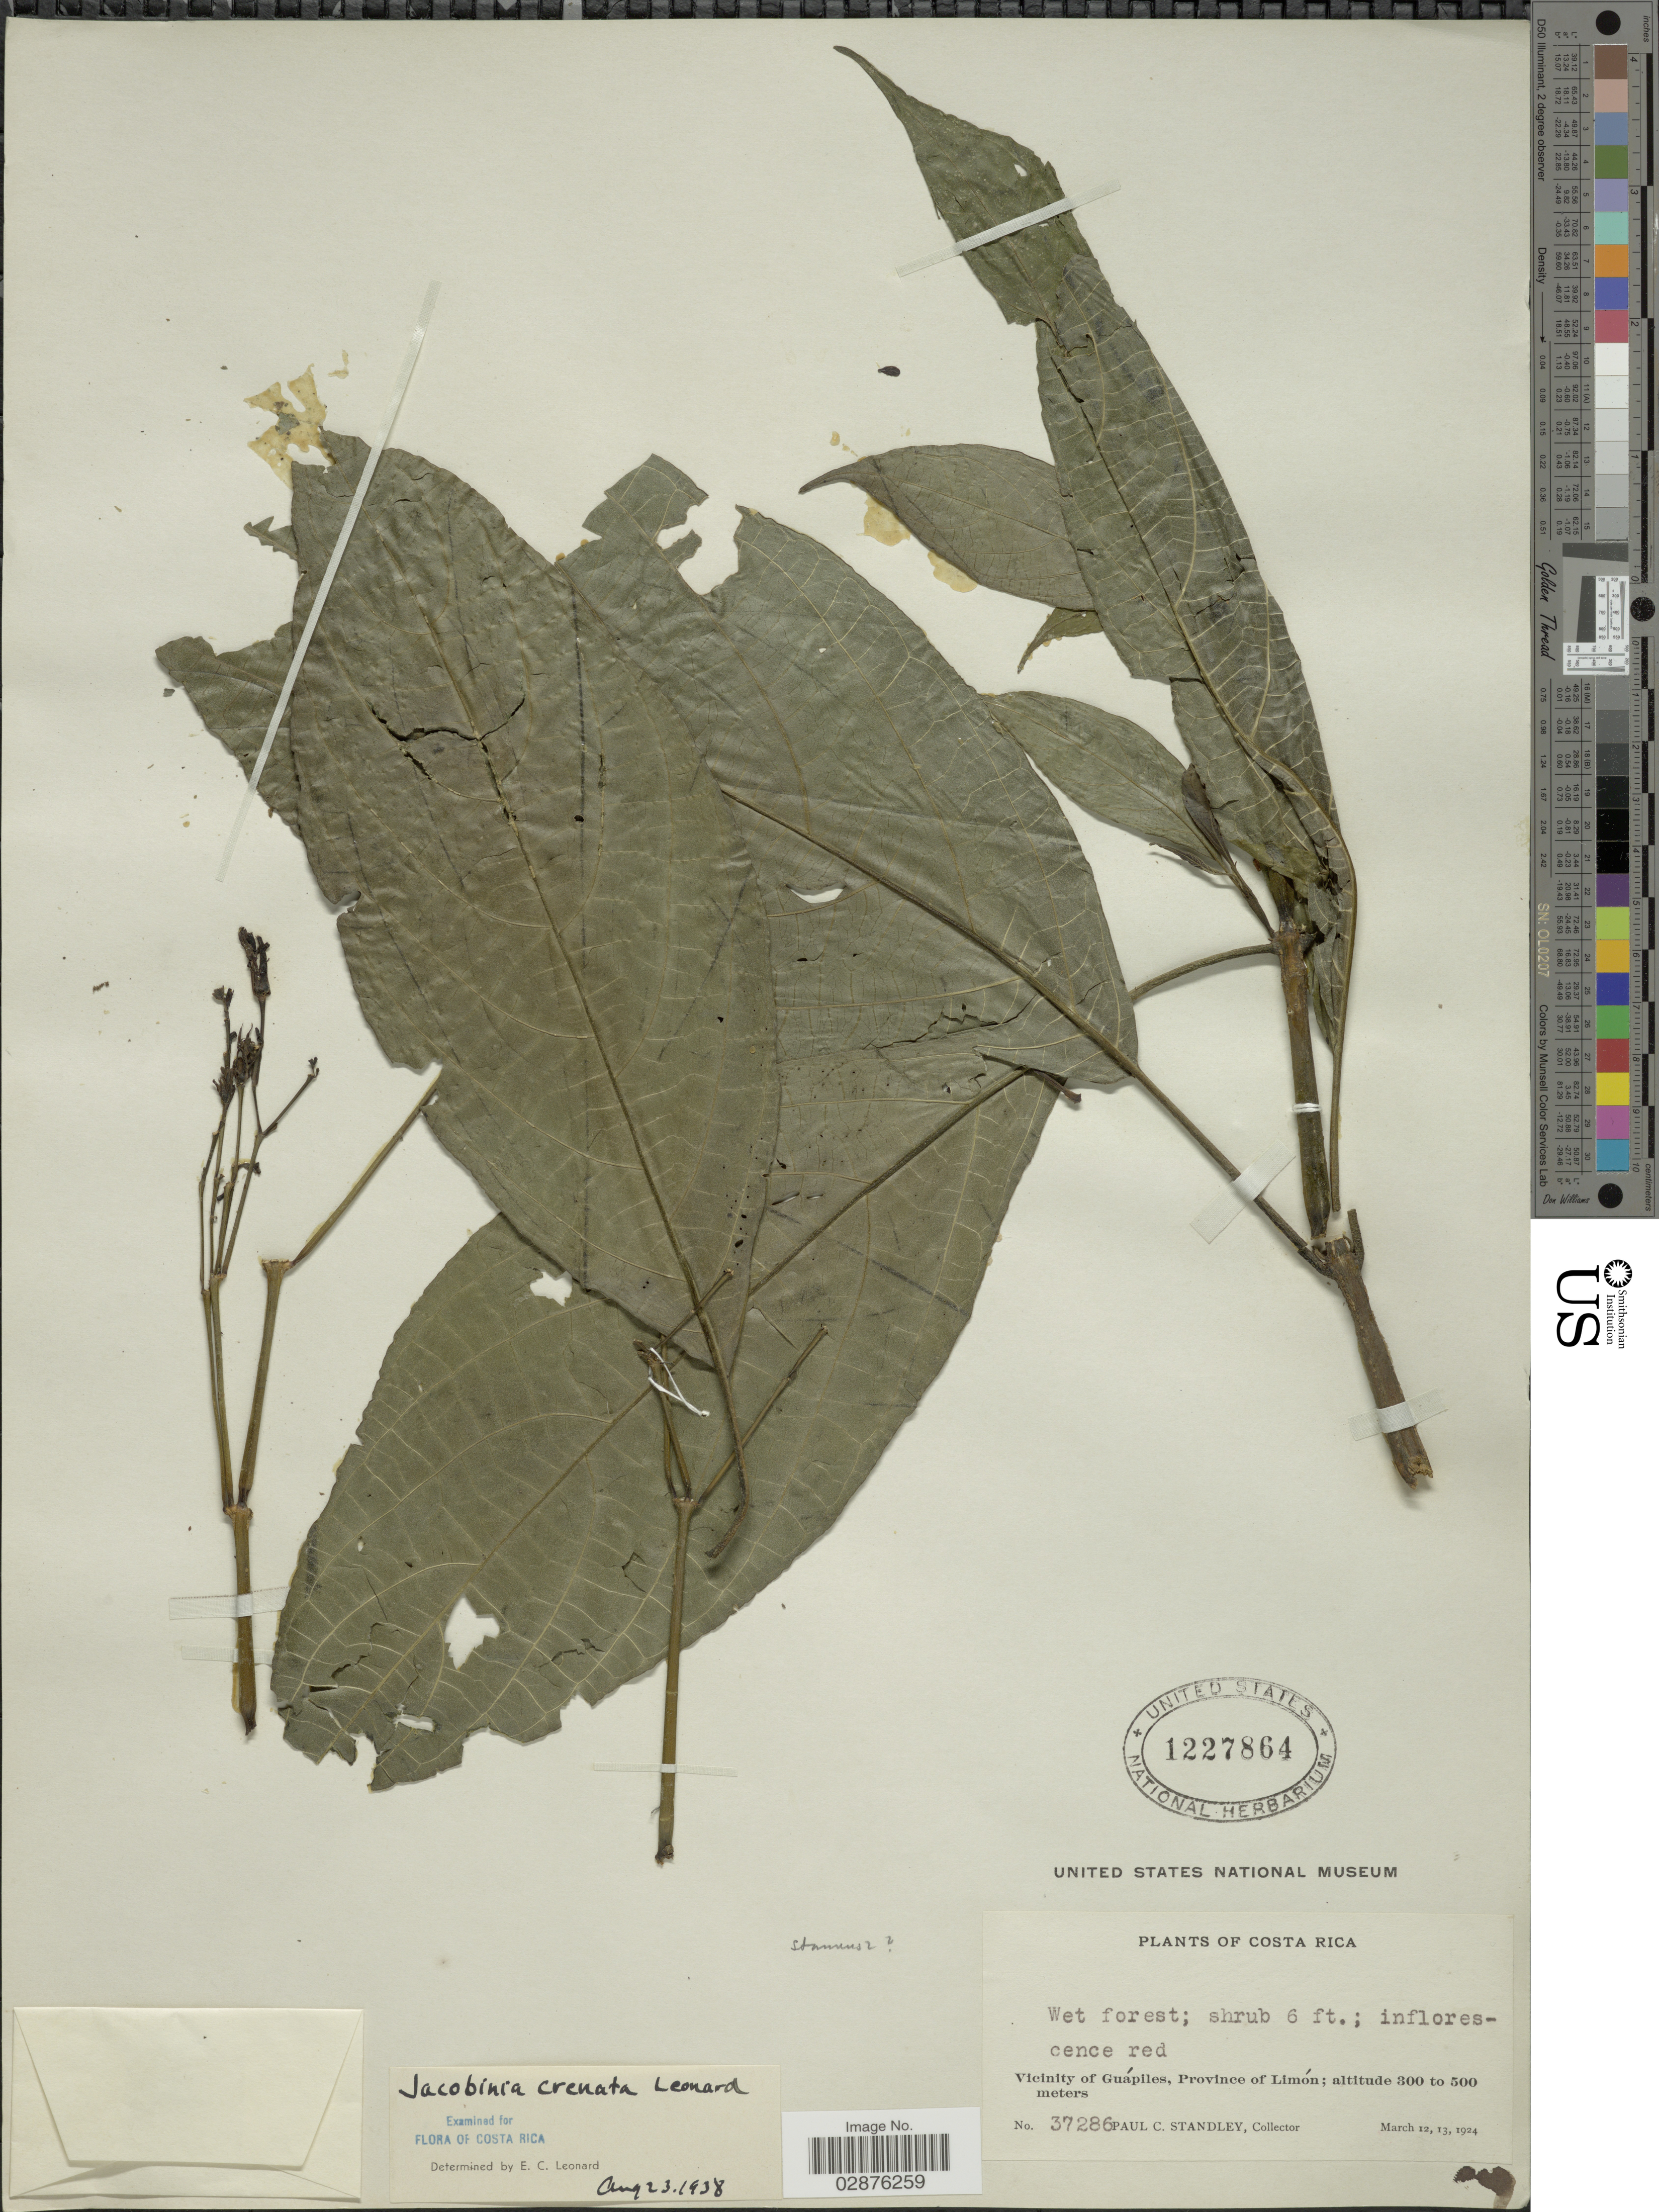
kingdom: Plantae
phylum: Tracheophyta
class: Magnoliopsida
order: Lamiales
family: Acanthaceae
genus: Justicia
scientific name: Justicia crenata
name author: (Leonard) Durkee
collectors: P. C. Standley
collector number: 37286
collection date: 1924-03-12/1924-03-13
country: Costa Rica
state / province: Limón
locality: Vicinity of Guápiles.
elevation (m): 300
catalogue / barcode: US 1227864